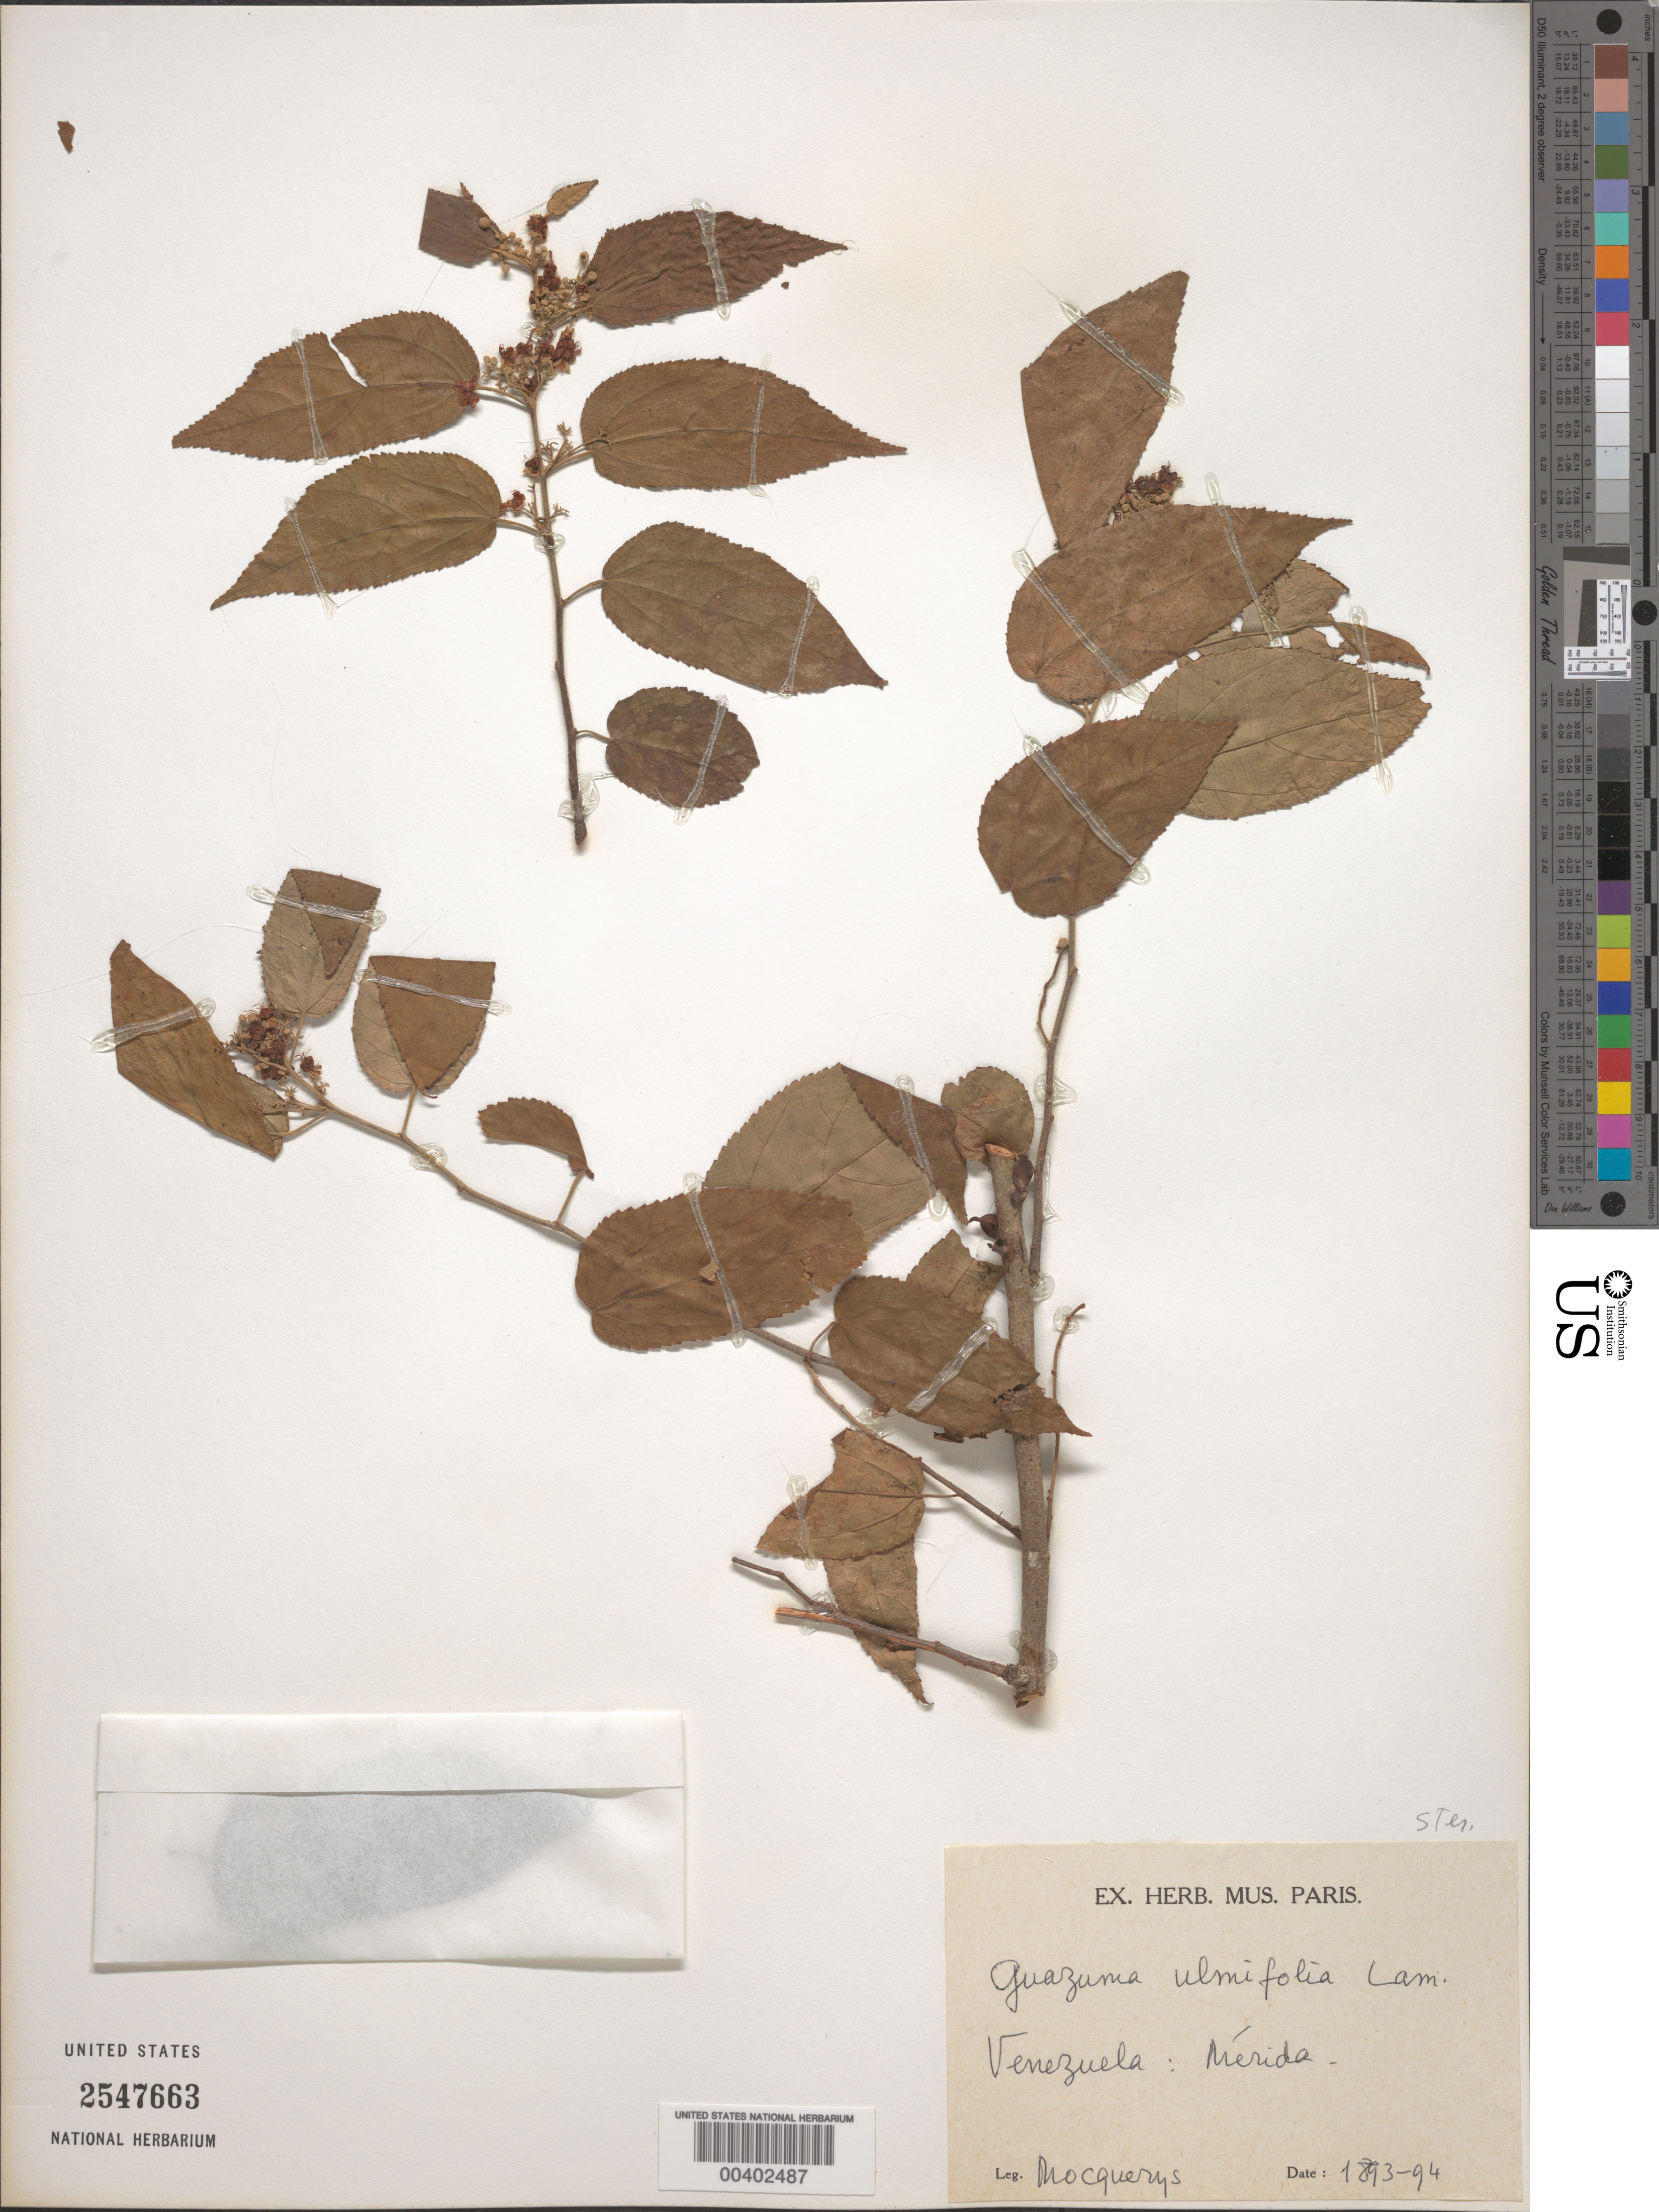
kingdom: Plantae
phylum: Tracheophyta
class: Magnoliopsida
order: Malvales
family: Malvaceae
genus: Guazuma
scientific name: Guazuma ulmifolia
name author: Lam.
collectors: A. Mocquerys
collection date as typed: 1893 to -- --- 1894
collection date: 1893/1894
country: Venezuela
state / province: Mérida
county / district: Libertador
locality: Mérida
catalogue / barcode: US 2547663